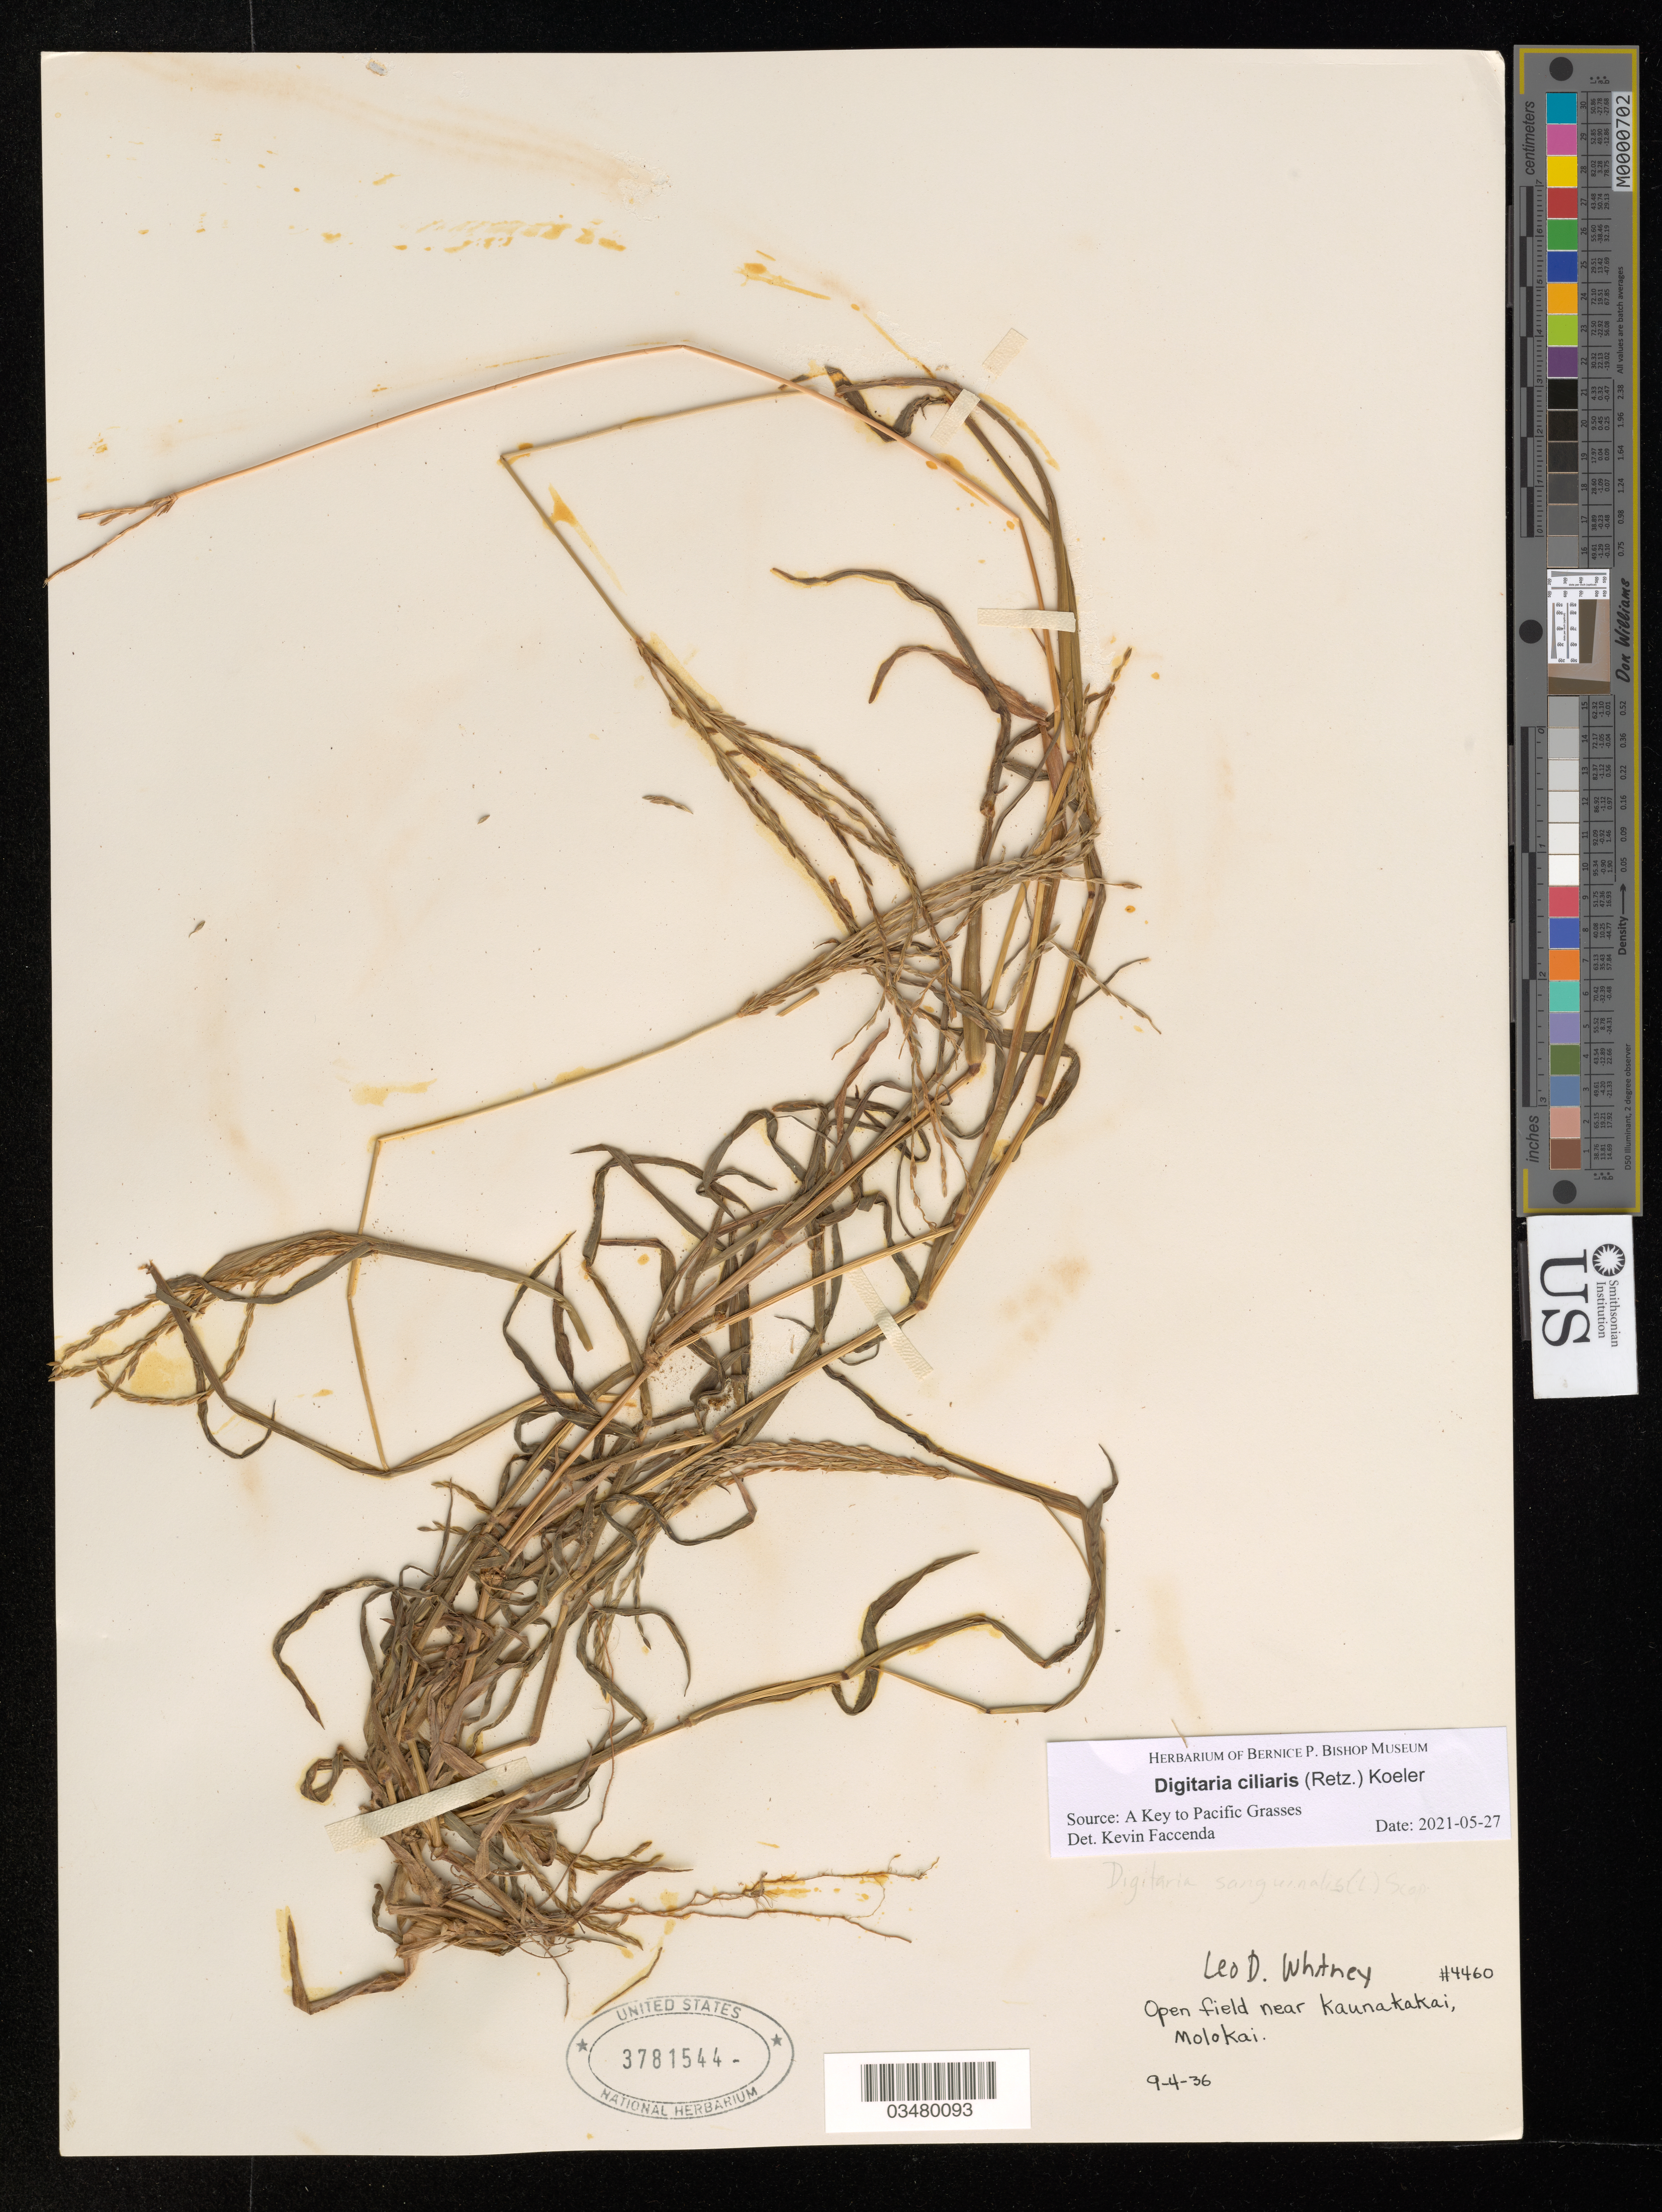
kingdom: Plantae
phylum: Tracheophyta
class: Liliopsida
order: Poales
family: Poaceae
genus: Digitaria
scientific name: Digitaria ciliaris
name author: (Retz.) Koeler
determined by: Faccenda, K.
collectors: L. Whitney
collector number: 4460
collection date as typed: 9-4-36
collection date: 1936-09-04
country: United States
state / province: Hawaii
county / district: Maui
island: Moloka'i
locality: near Kaunakakai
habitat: Open field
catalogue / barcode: US 3781544